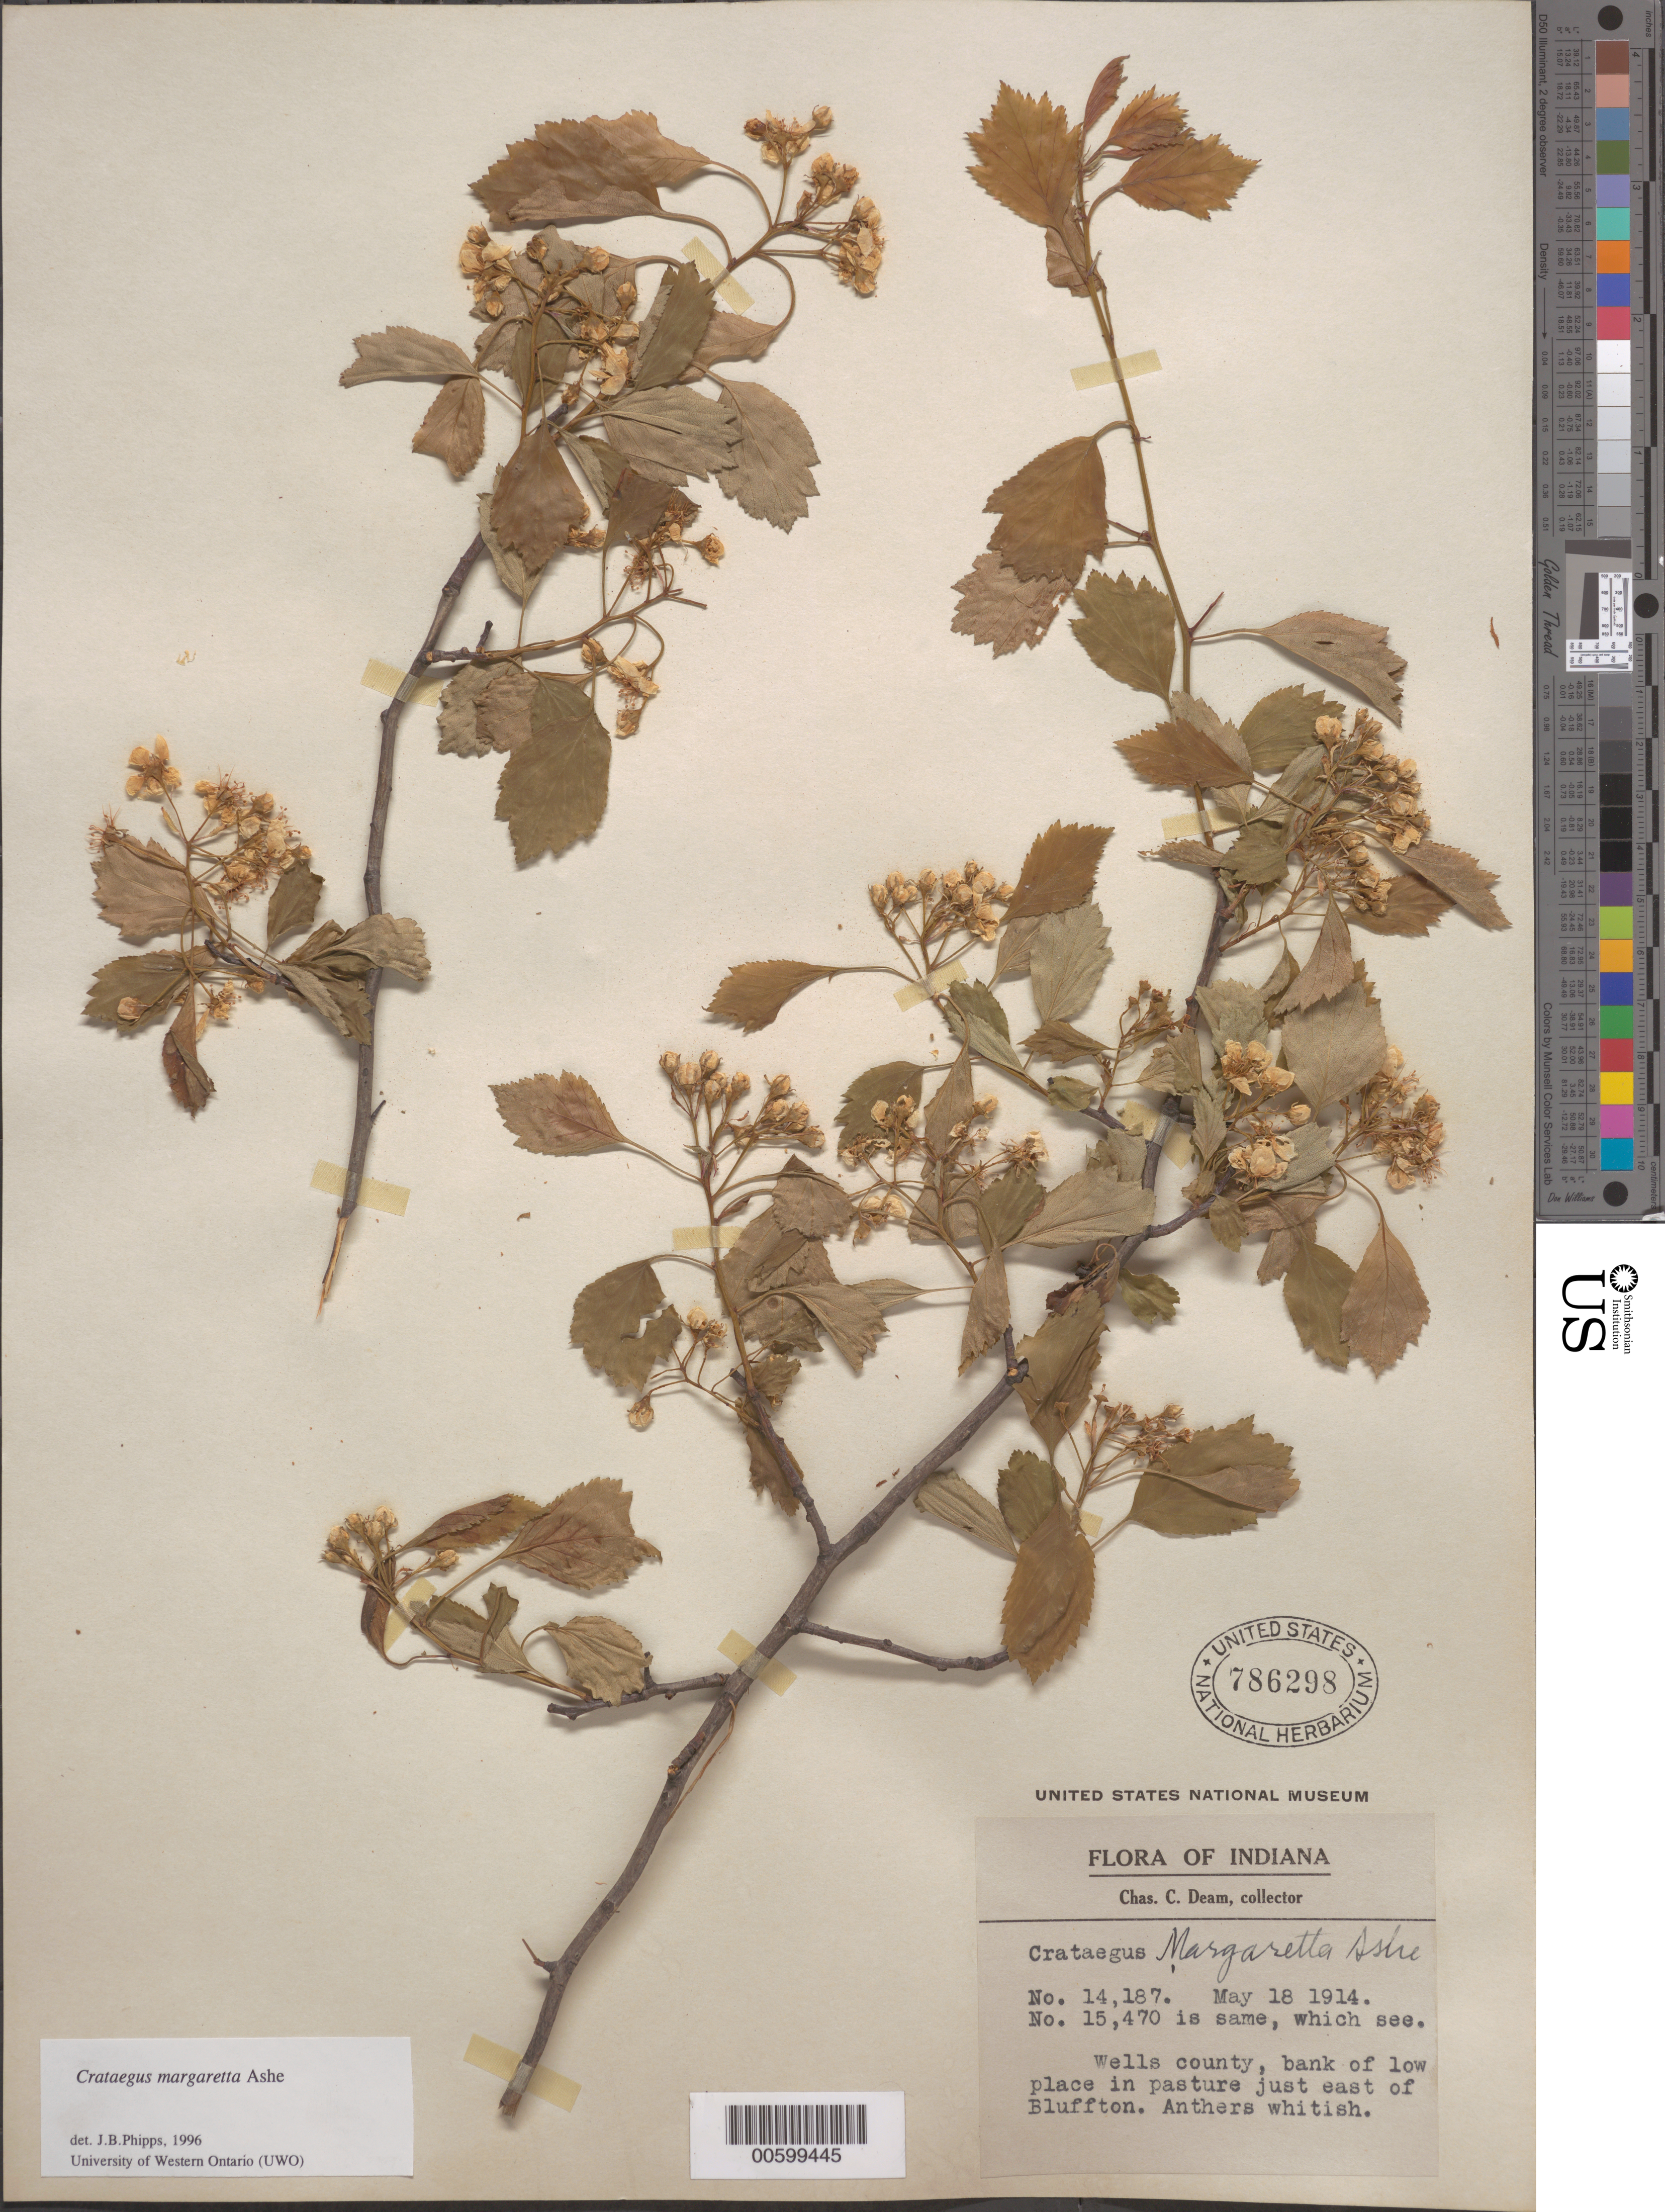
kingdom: Plantae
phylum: Tracheophyta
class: Magnoliopsida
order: Rosales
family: Rosaceae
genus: Crataegus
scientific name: Crataegus margarettae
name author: Ashe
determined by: Phipps, James B., (UWO), University of Western Ontario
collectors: C. C. Deam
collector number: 14187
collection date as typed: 18 May 1914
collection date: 1914-05-18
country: United States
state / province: Indiana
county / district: Wells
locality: Just E of Bluffton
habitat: Low place in pasture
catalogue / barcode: US 786298